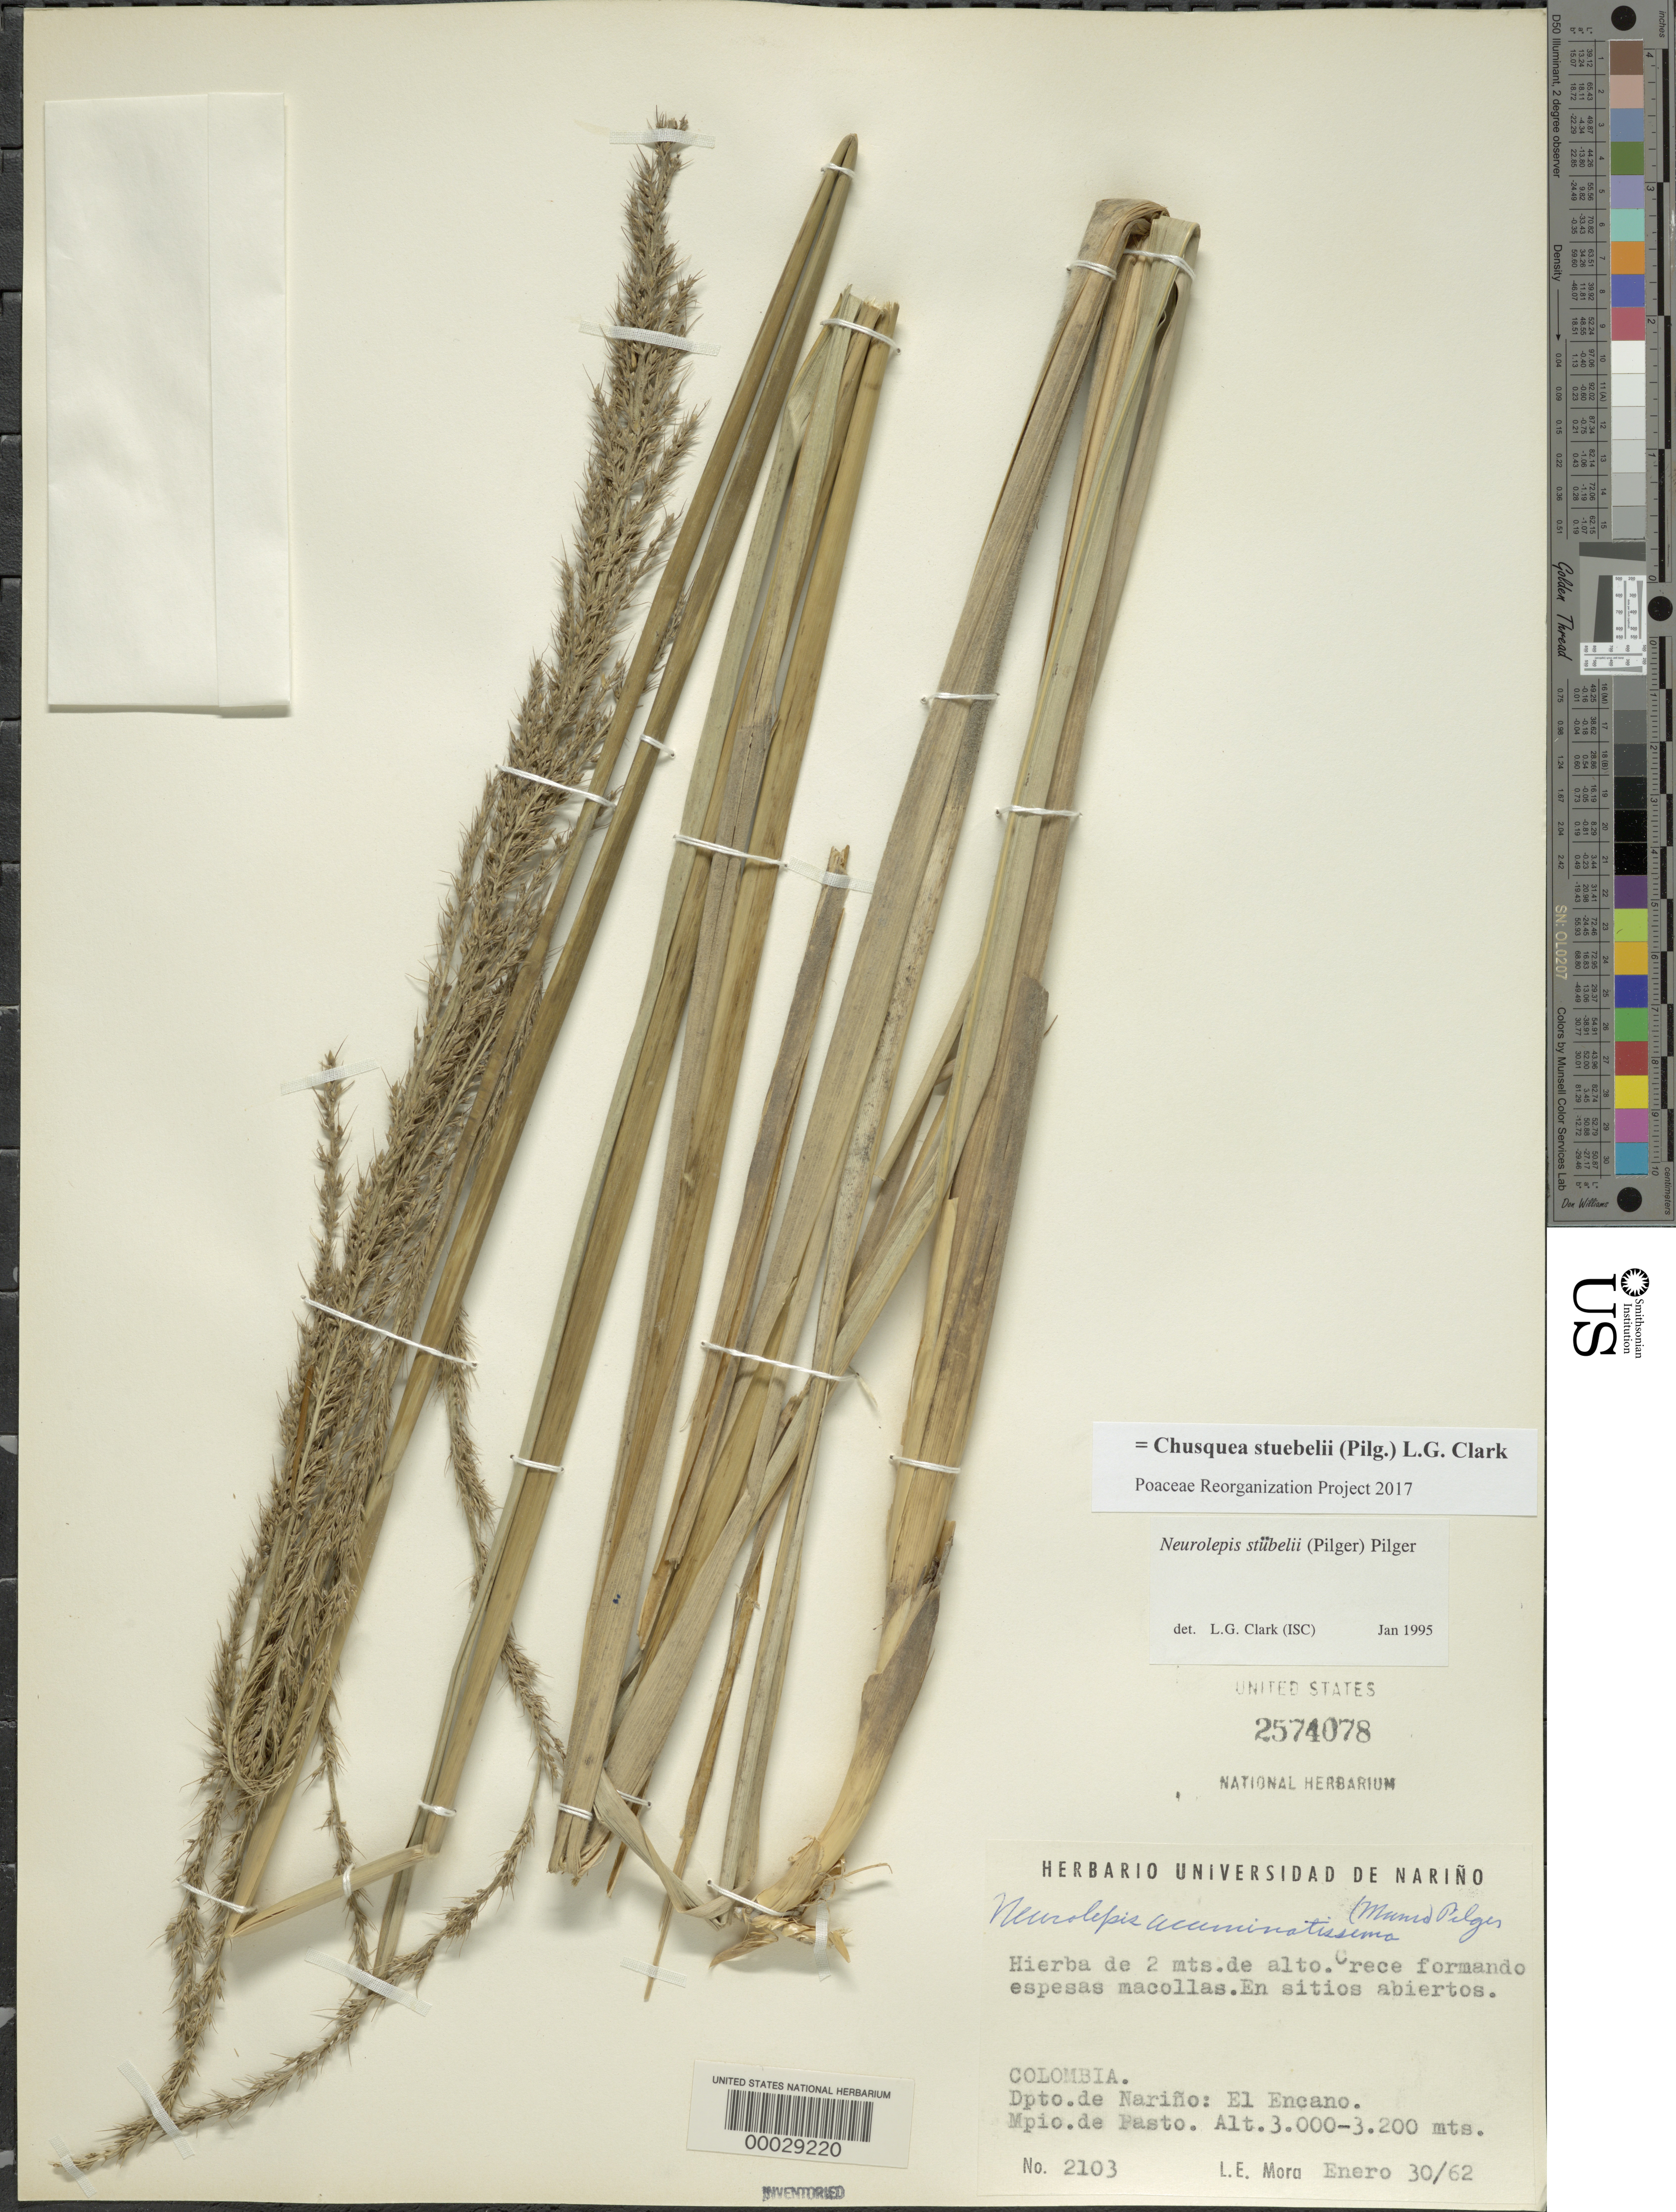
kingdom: Plantae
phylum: Tracheophyta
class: Liliopsida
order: Poales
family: Poaceae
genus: Chusquea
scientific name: Chusquea stuebelii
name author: (Pilg.) L.G. Clark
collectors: L. E. Mora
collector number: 2103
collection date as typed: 30 Jan 1962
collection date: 1962-01-30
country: Colombia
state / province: Nariño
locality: El en Caño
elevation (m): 3000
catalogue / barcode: US 2574078